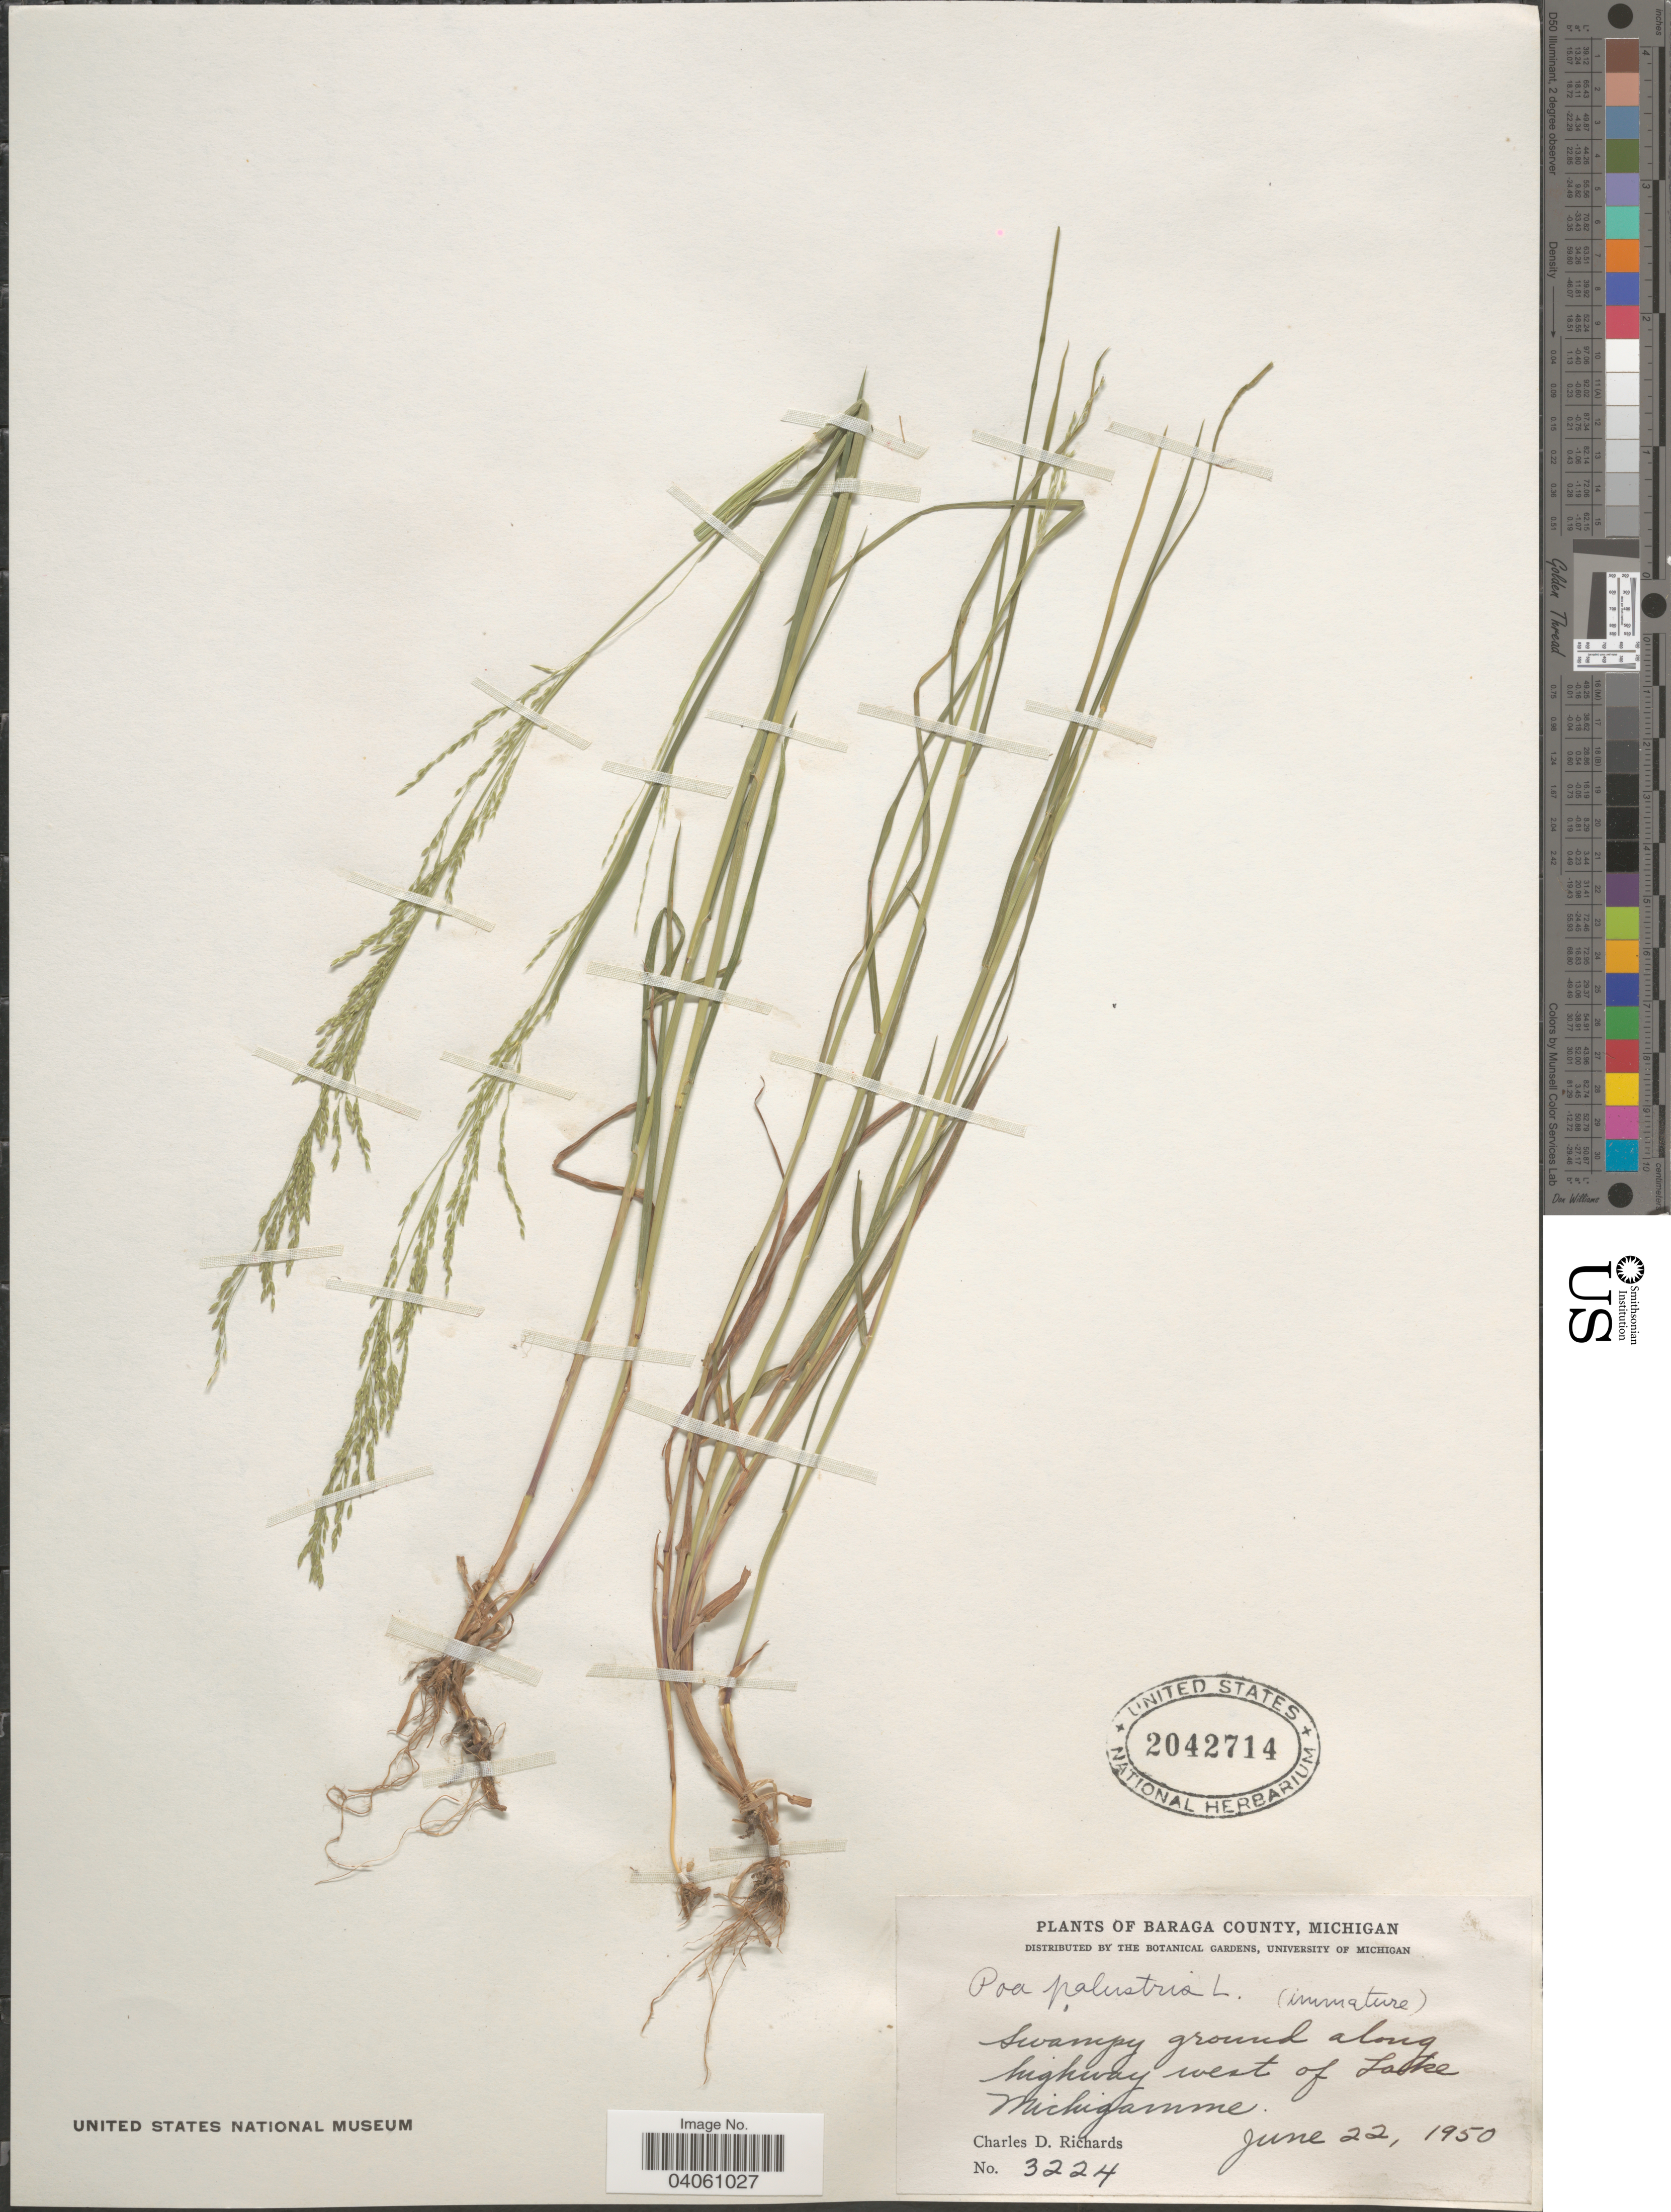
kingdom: Plantae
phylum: Tracheophyta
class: Liliopsida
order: Poales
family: Poaceae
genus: Poa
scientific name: Poa palustris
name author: L.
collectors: C. Richards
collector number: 3224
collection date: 1950-06-22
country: United States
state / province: Michigan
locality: Baraga County. Along highway west of Lake Michigamme.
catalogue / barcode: US 2042714